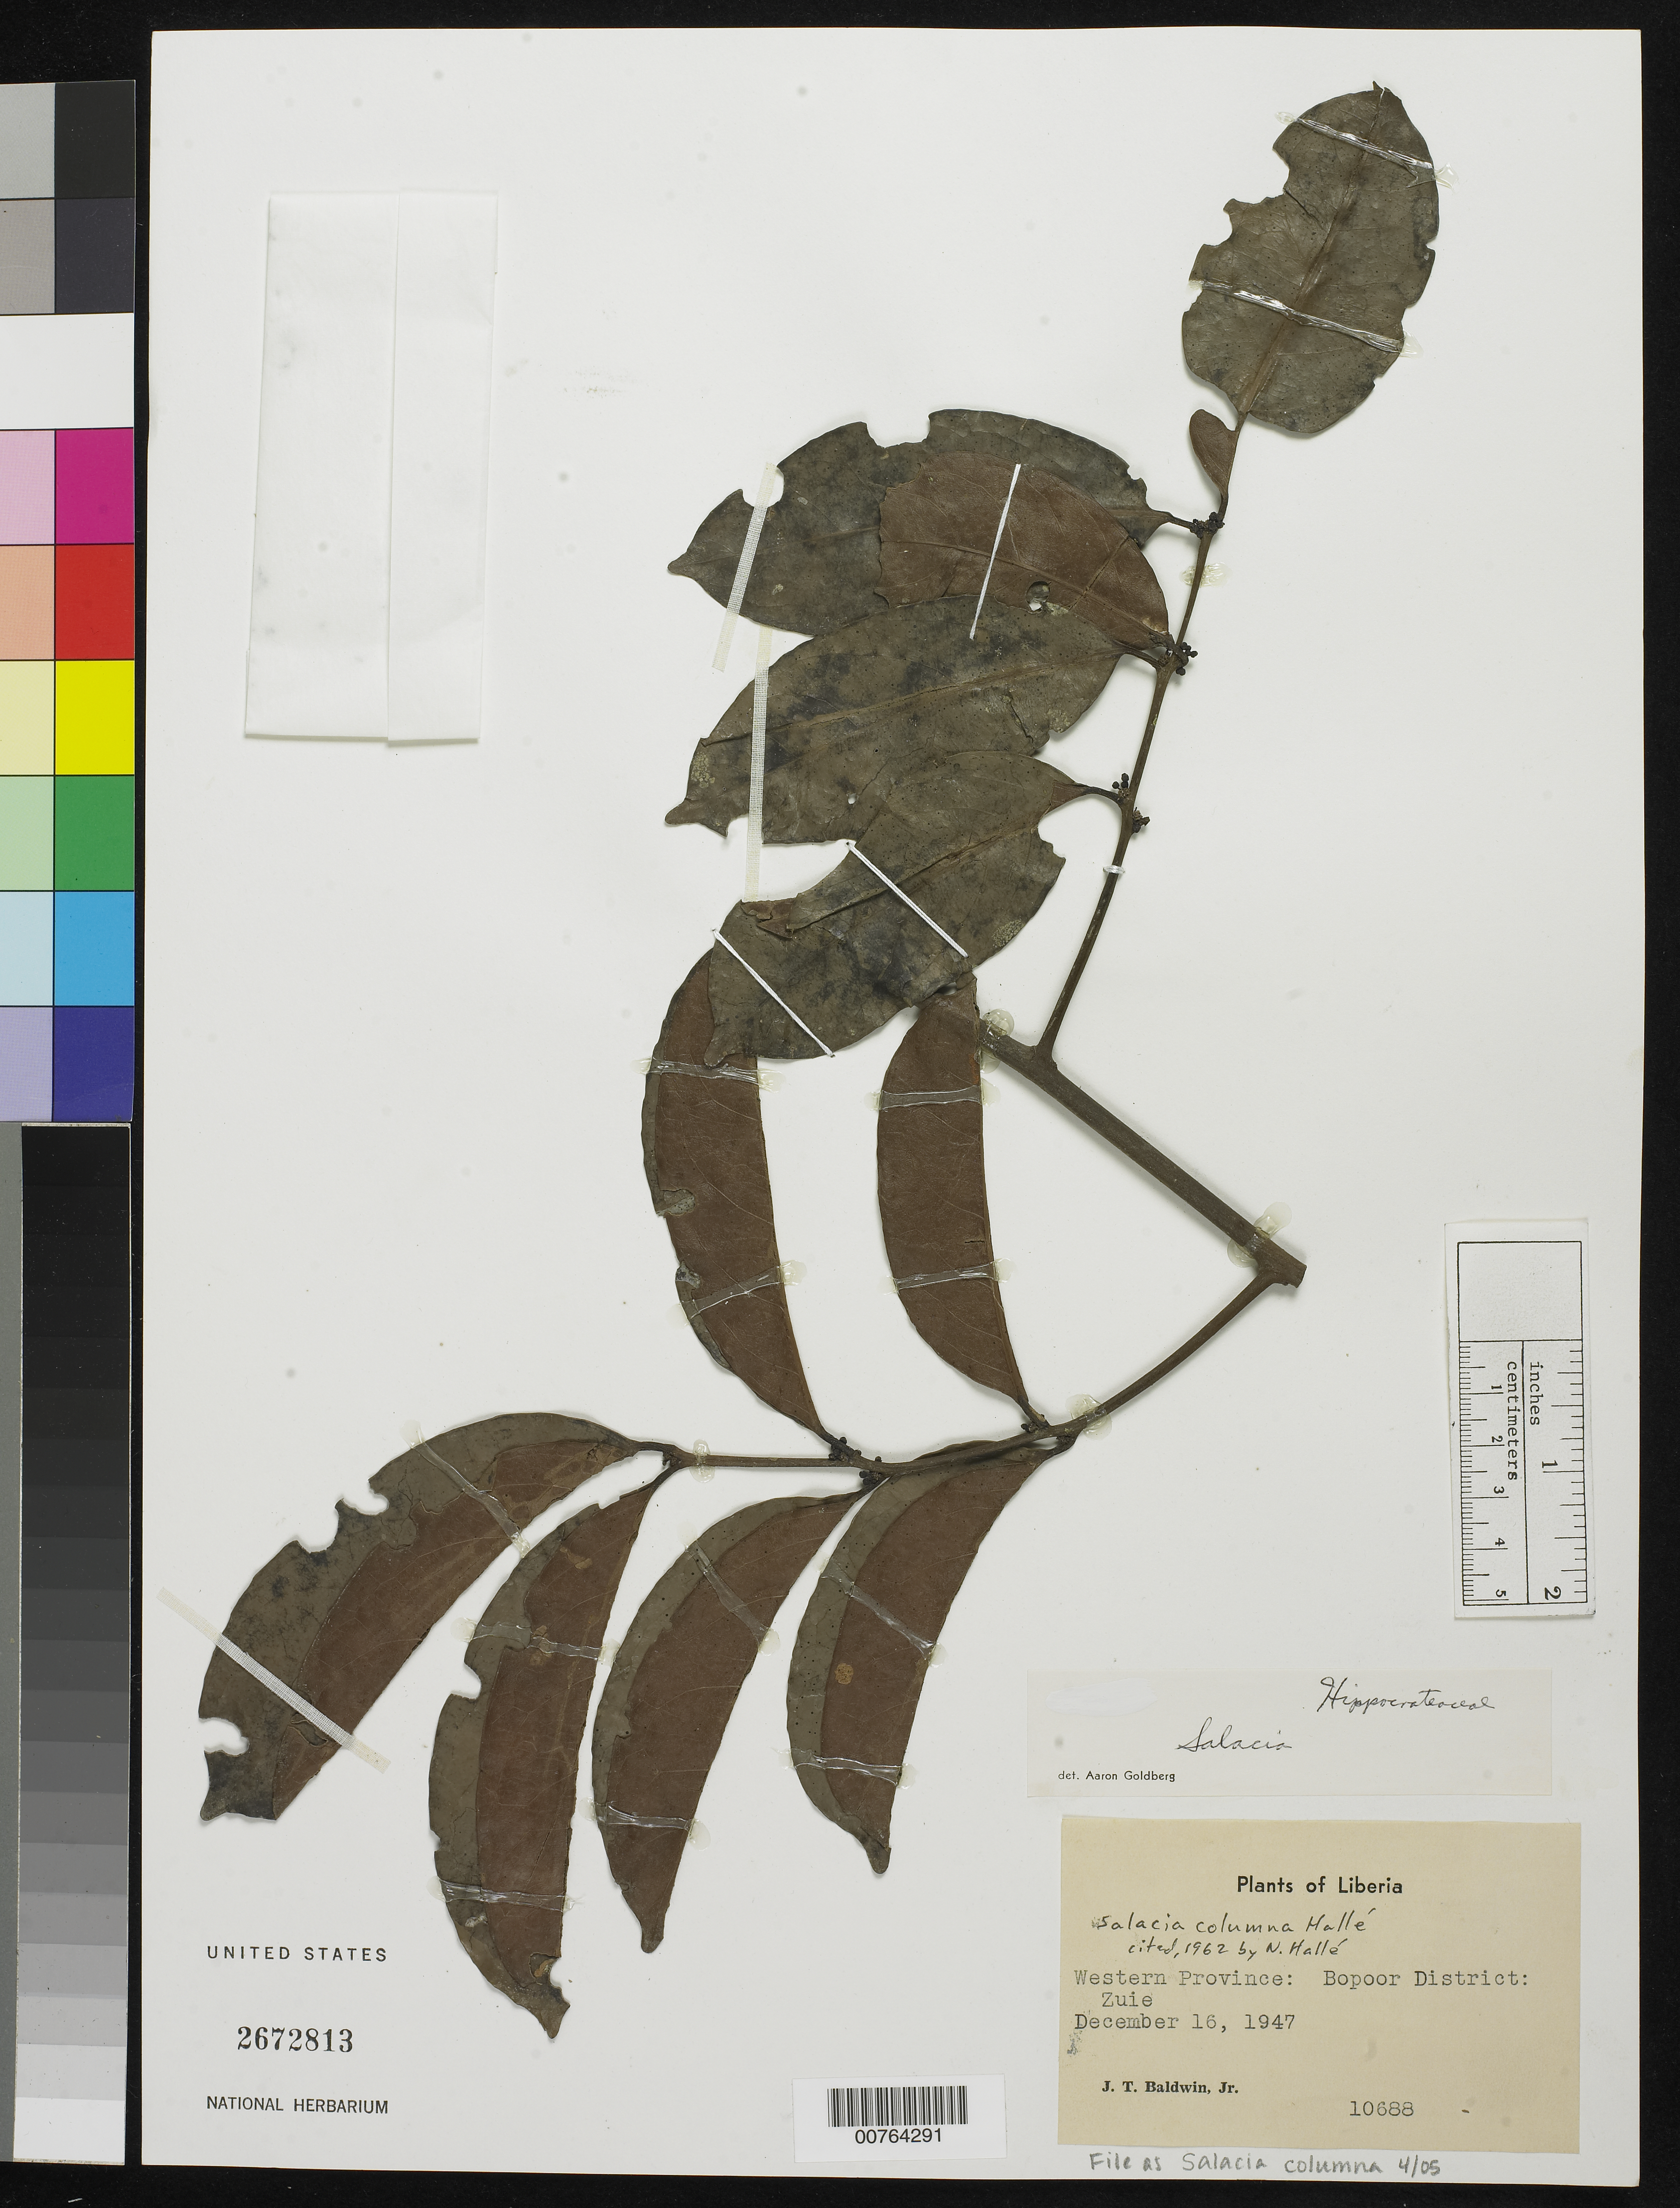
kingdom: Plantae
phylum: Tracheophyta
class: Magnoliopsida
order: Celastrales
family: Celastraceae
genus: Salacia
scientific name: Salacia columna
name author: N. Hallé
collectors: J. T. Baldwin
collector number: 10688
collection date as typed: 16 Dec 1947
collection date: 1947-12-16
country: Liberia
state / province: Lofa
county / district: Bopoor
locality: Zuie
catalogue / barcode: US 2672813